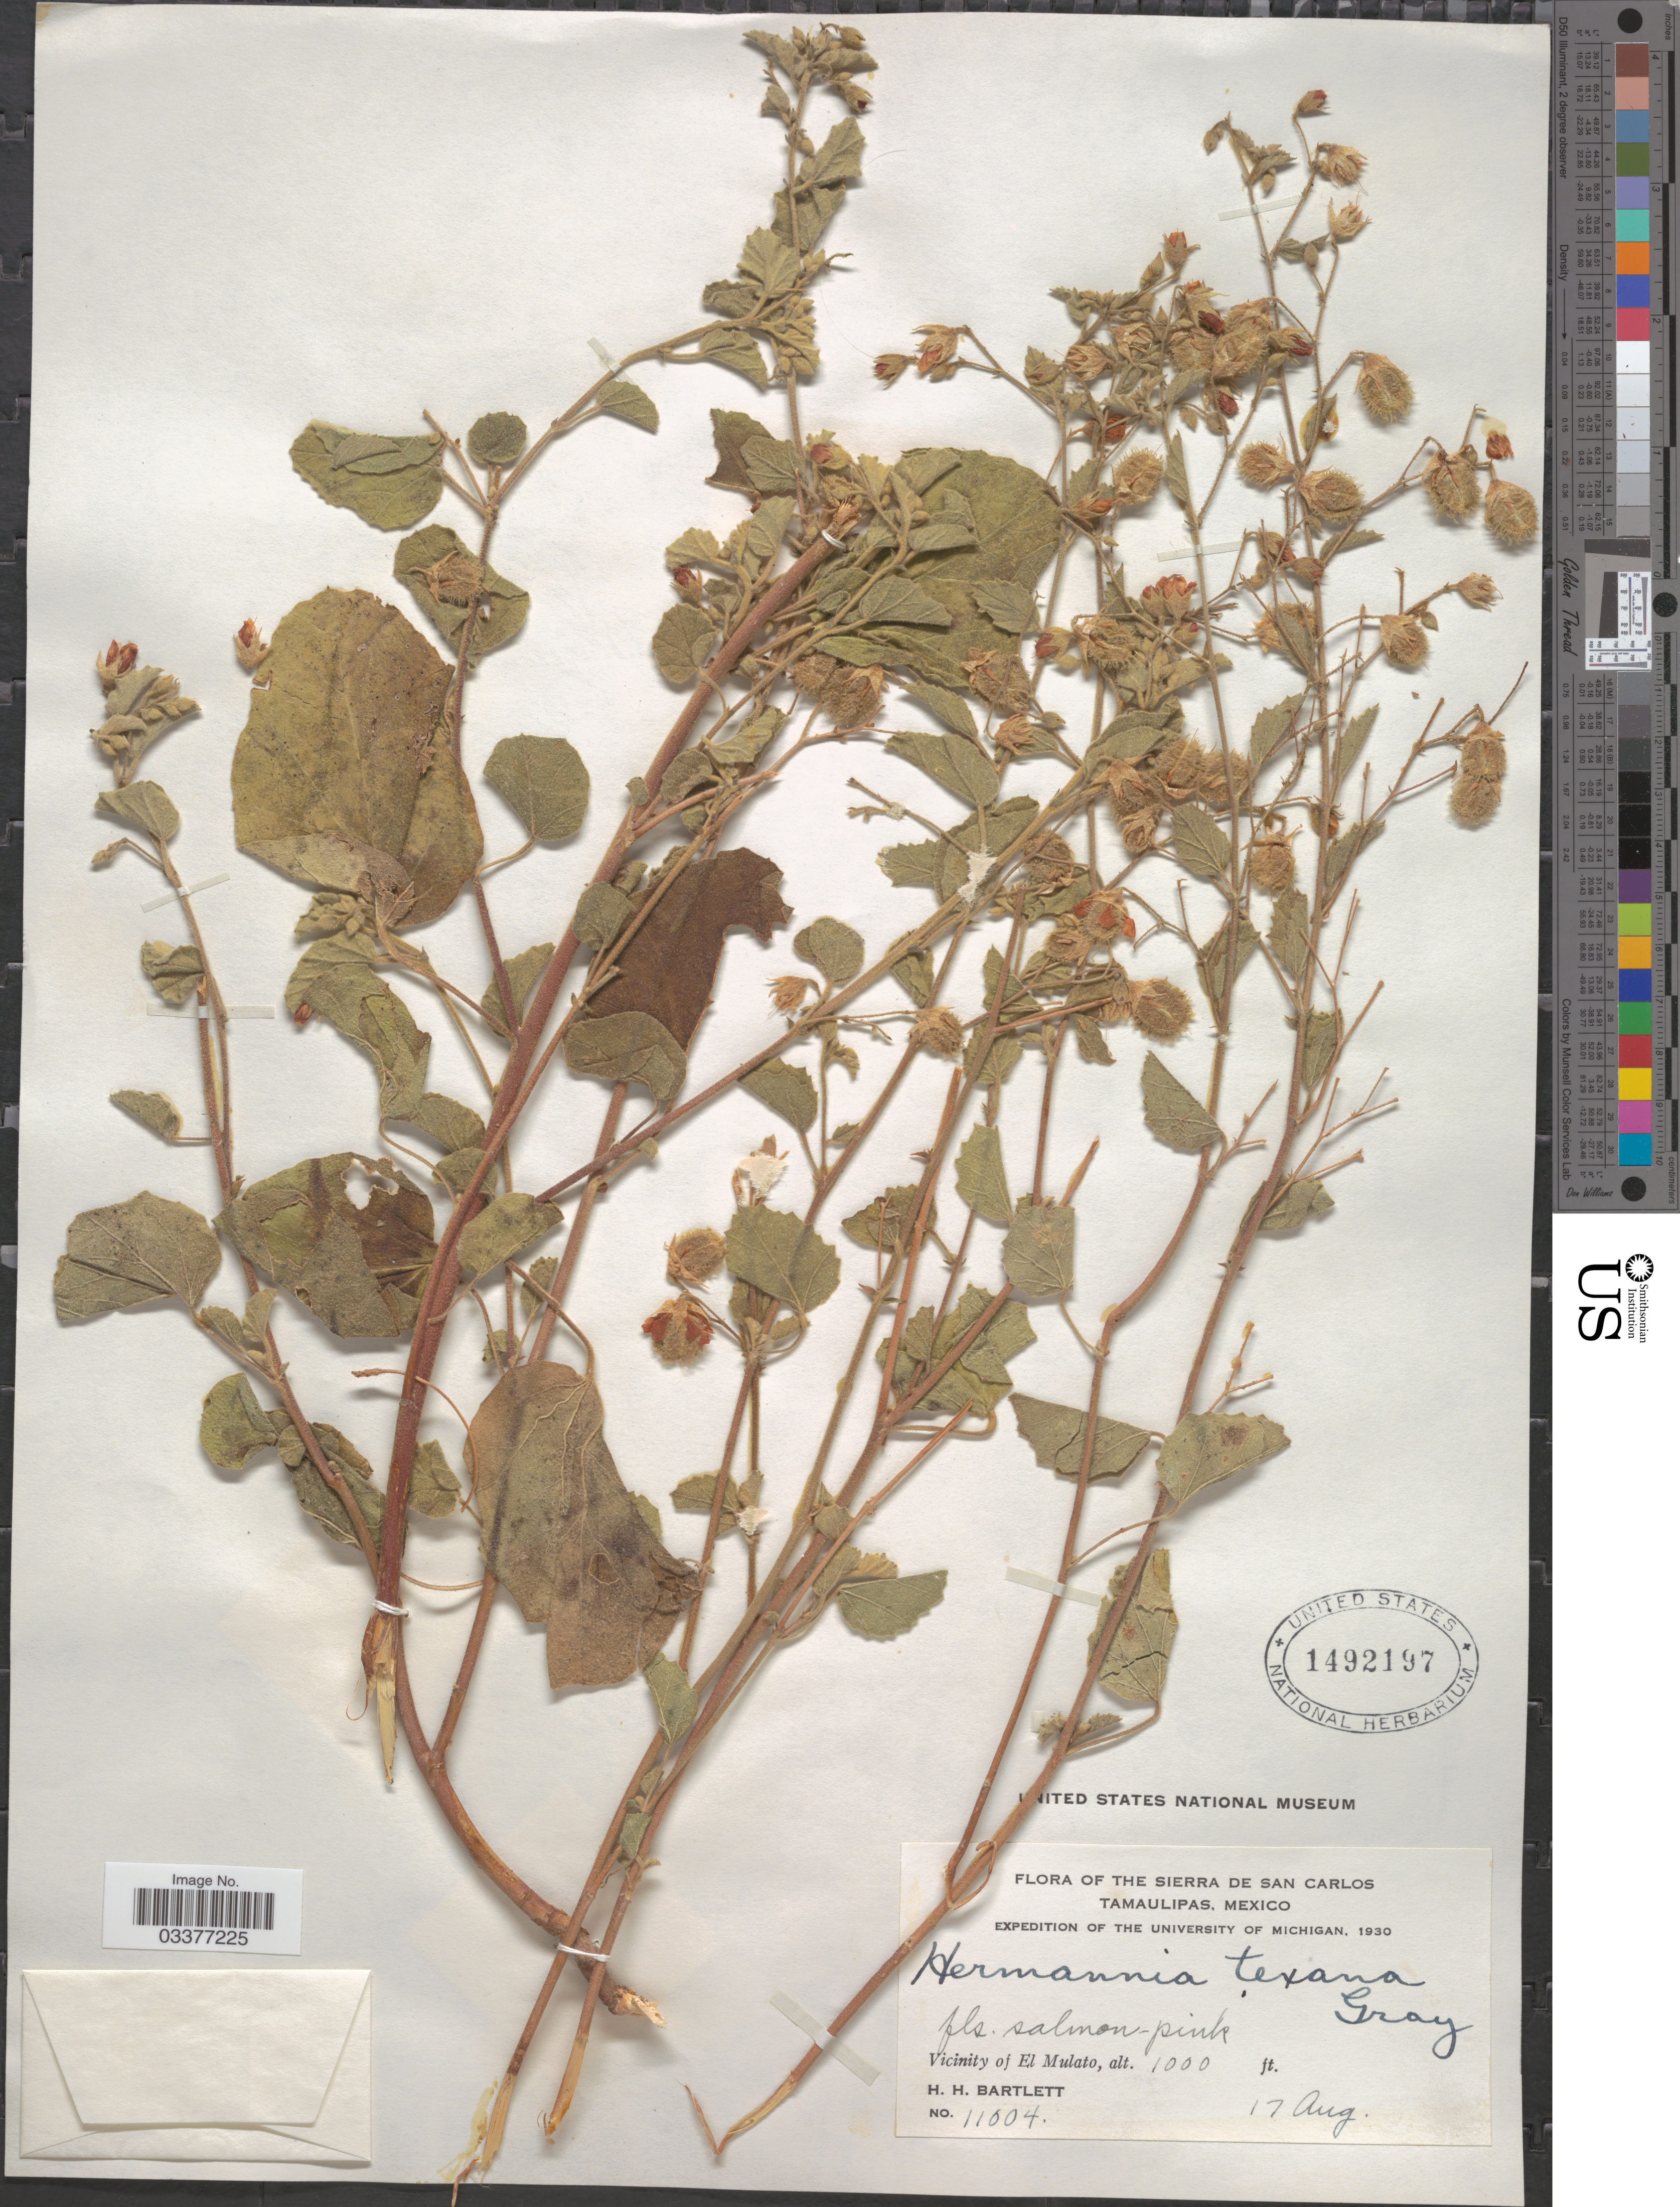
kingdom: Plantae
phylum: Tracheophyta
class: Magnoliopsida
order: Malvales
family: Malvaceae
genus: Hermannia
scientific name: Hermannia texana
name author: A. Gray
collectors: H. H. Bartlett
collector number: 11004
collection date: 1930-08-17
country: Mexico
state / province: Tamaulipas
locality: The Sierra de San Carlos. Vicinity of El Mulato.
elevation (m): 305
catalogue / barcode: US 1492197